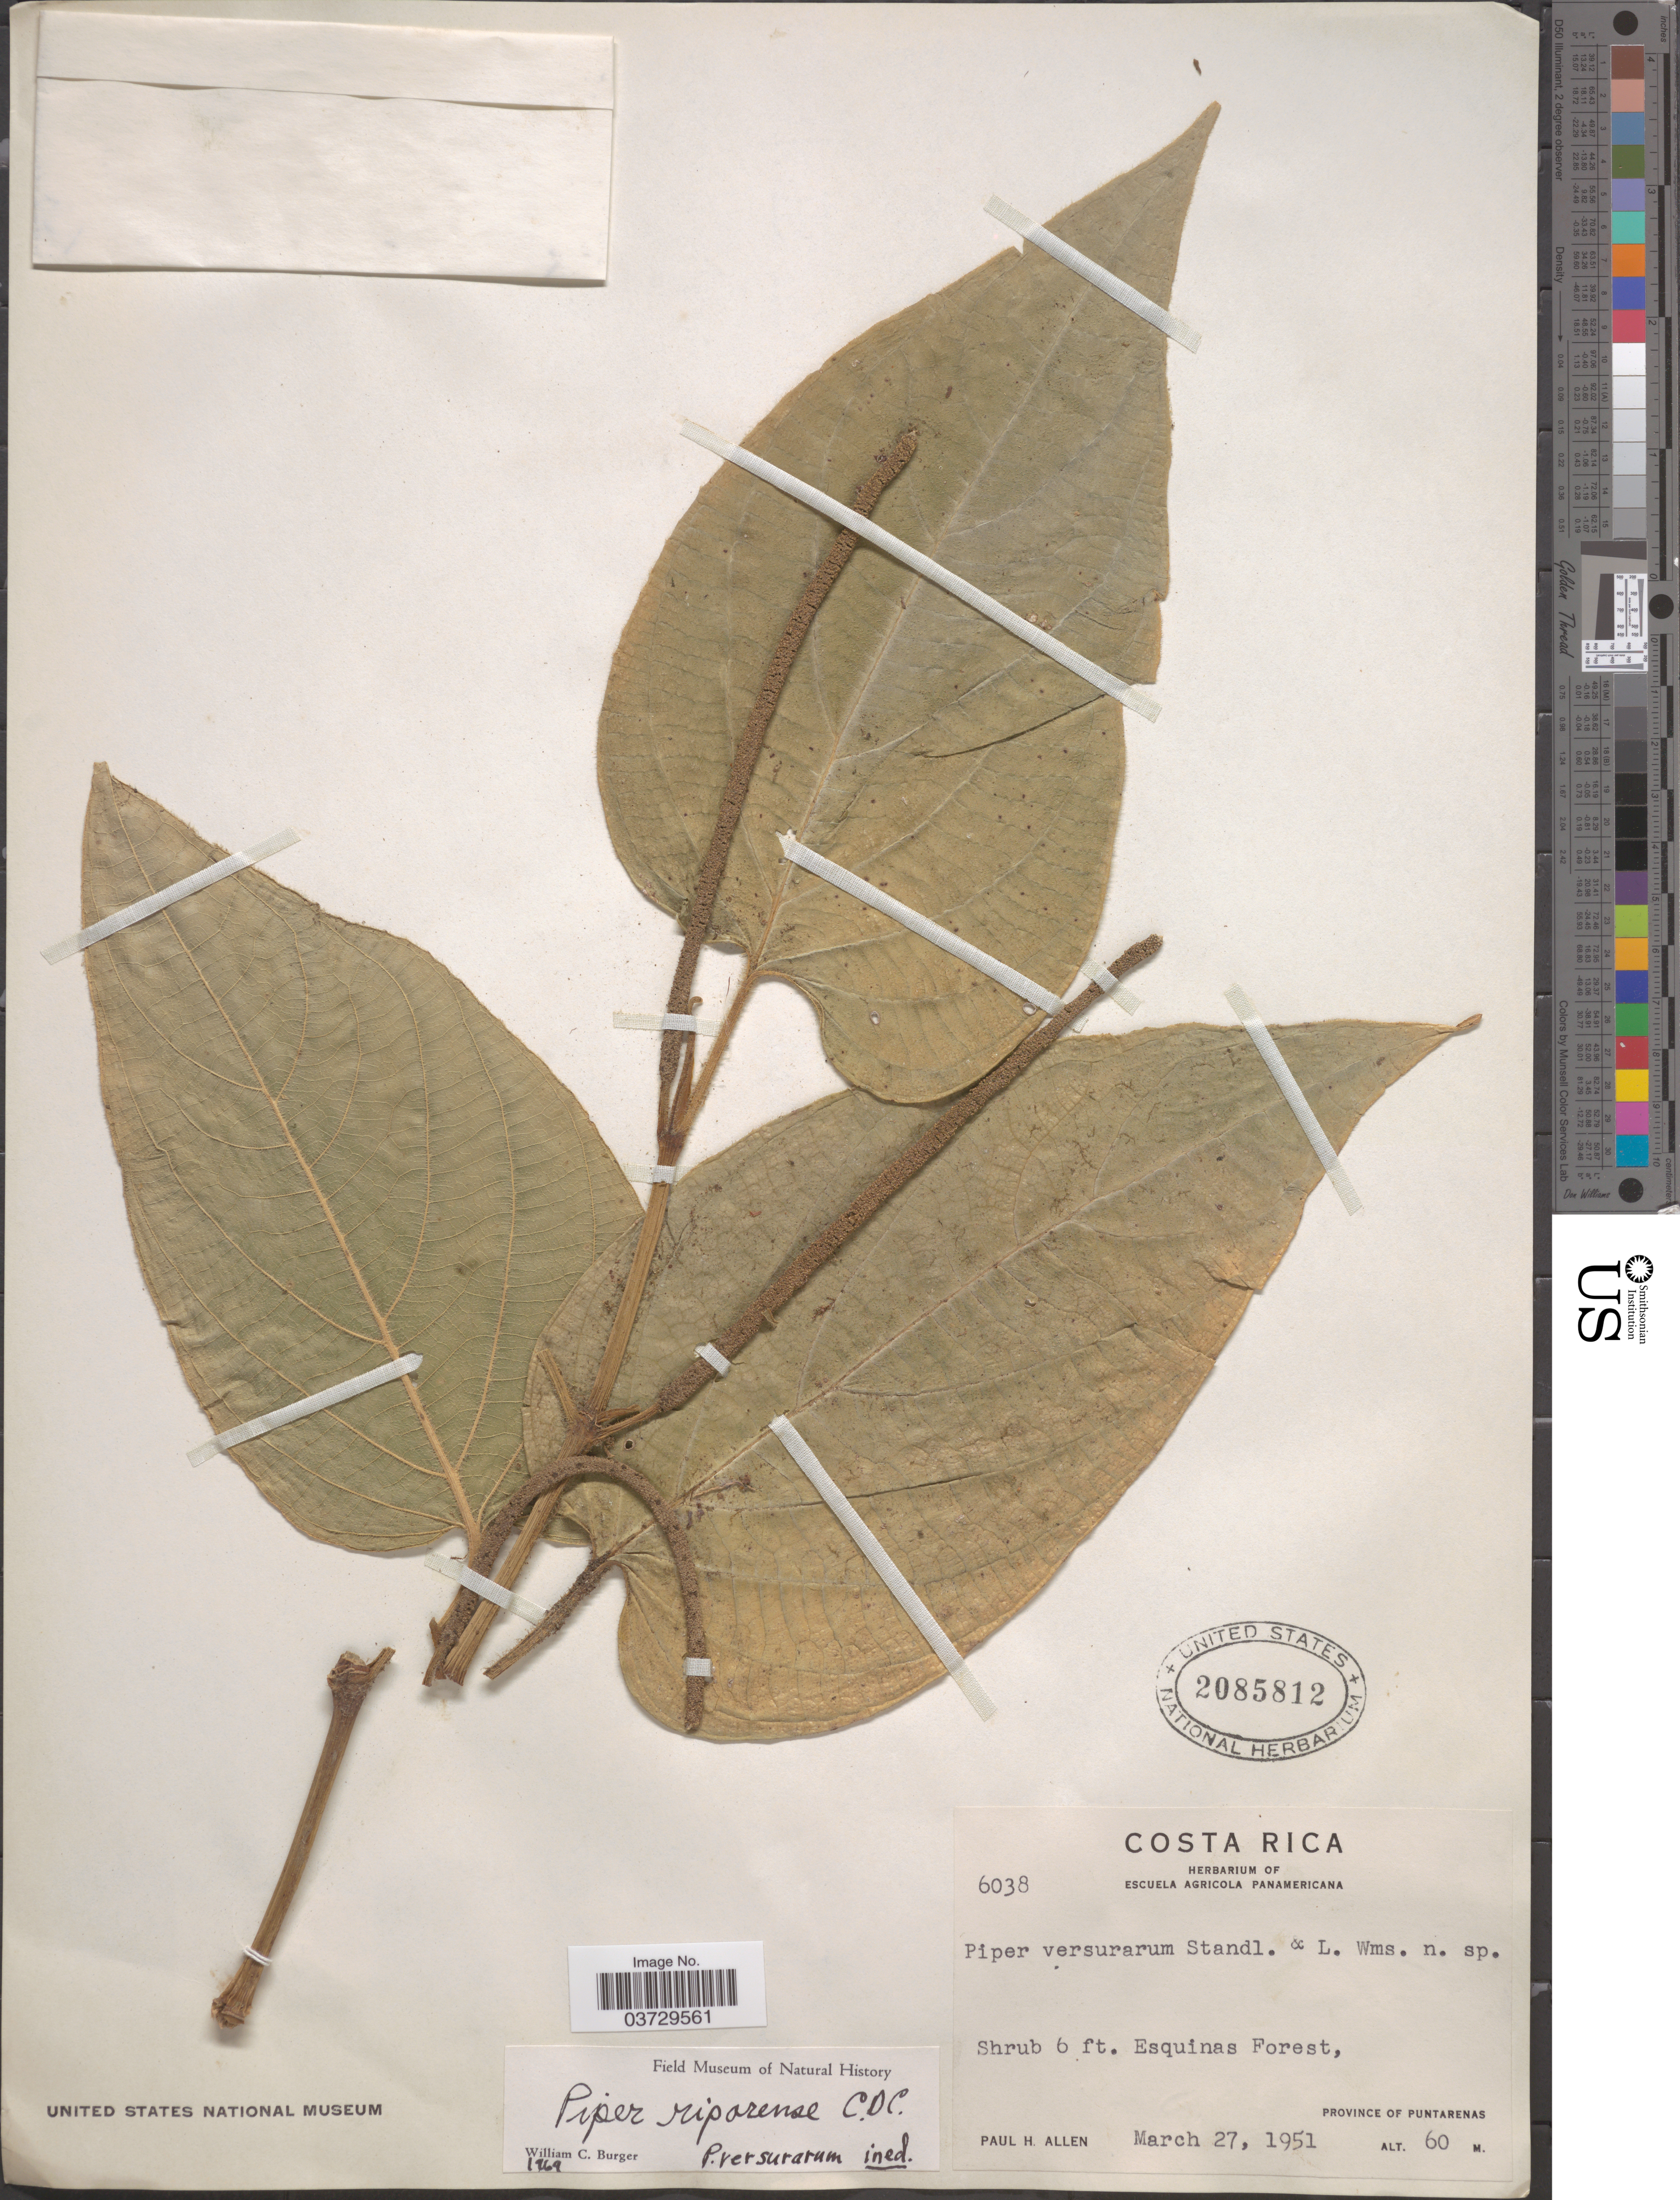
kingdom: Plantae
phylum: Tracheophyta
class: Magnoliopsida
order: Piperales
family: Piperaceae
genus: Piper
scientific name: Piper riparense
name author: C. DC. in Pittier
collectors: P. H. Allen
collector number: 6038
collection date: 1951-03-27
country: Costa Rica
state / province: Puntarenas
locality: Esquinas Forest.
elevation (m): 60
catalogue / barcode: US 2085812